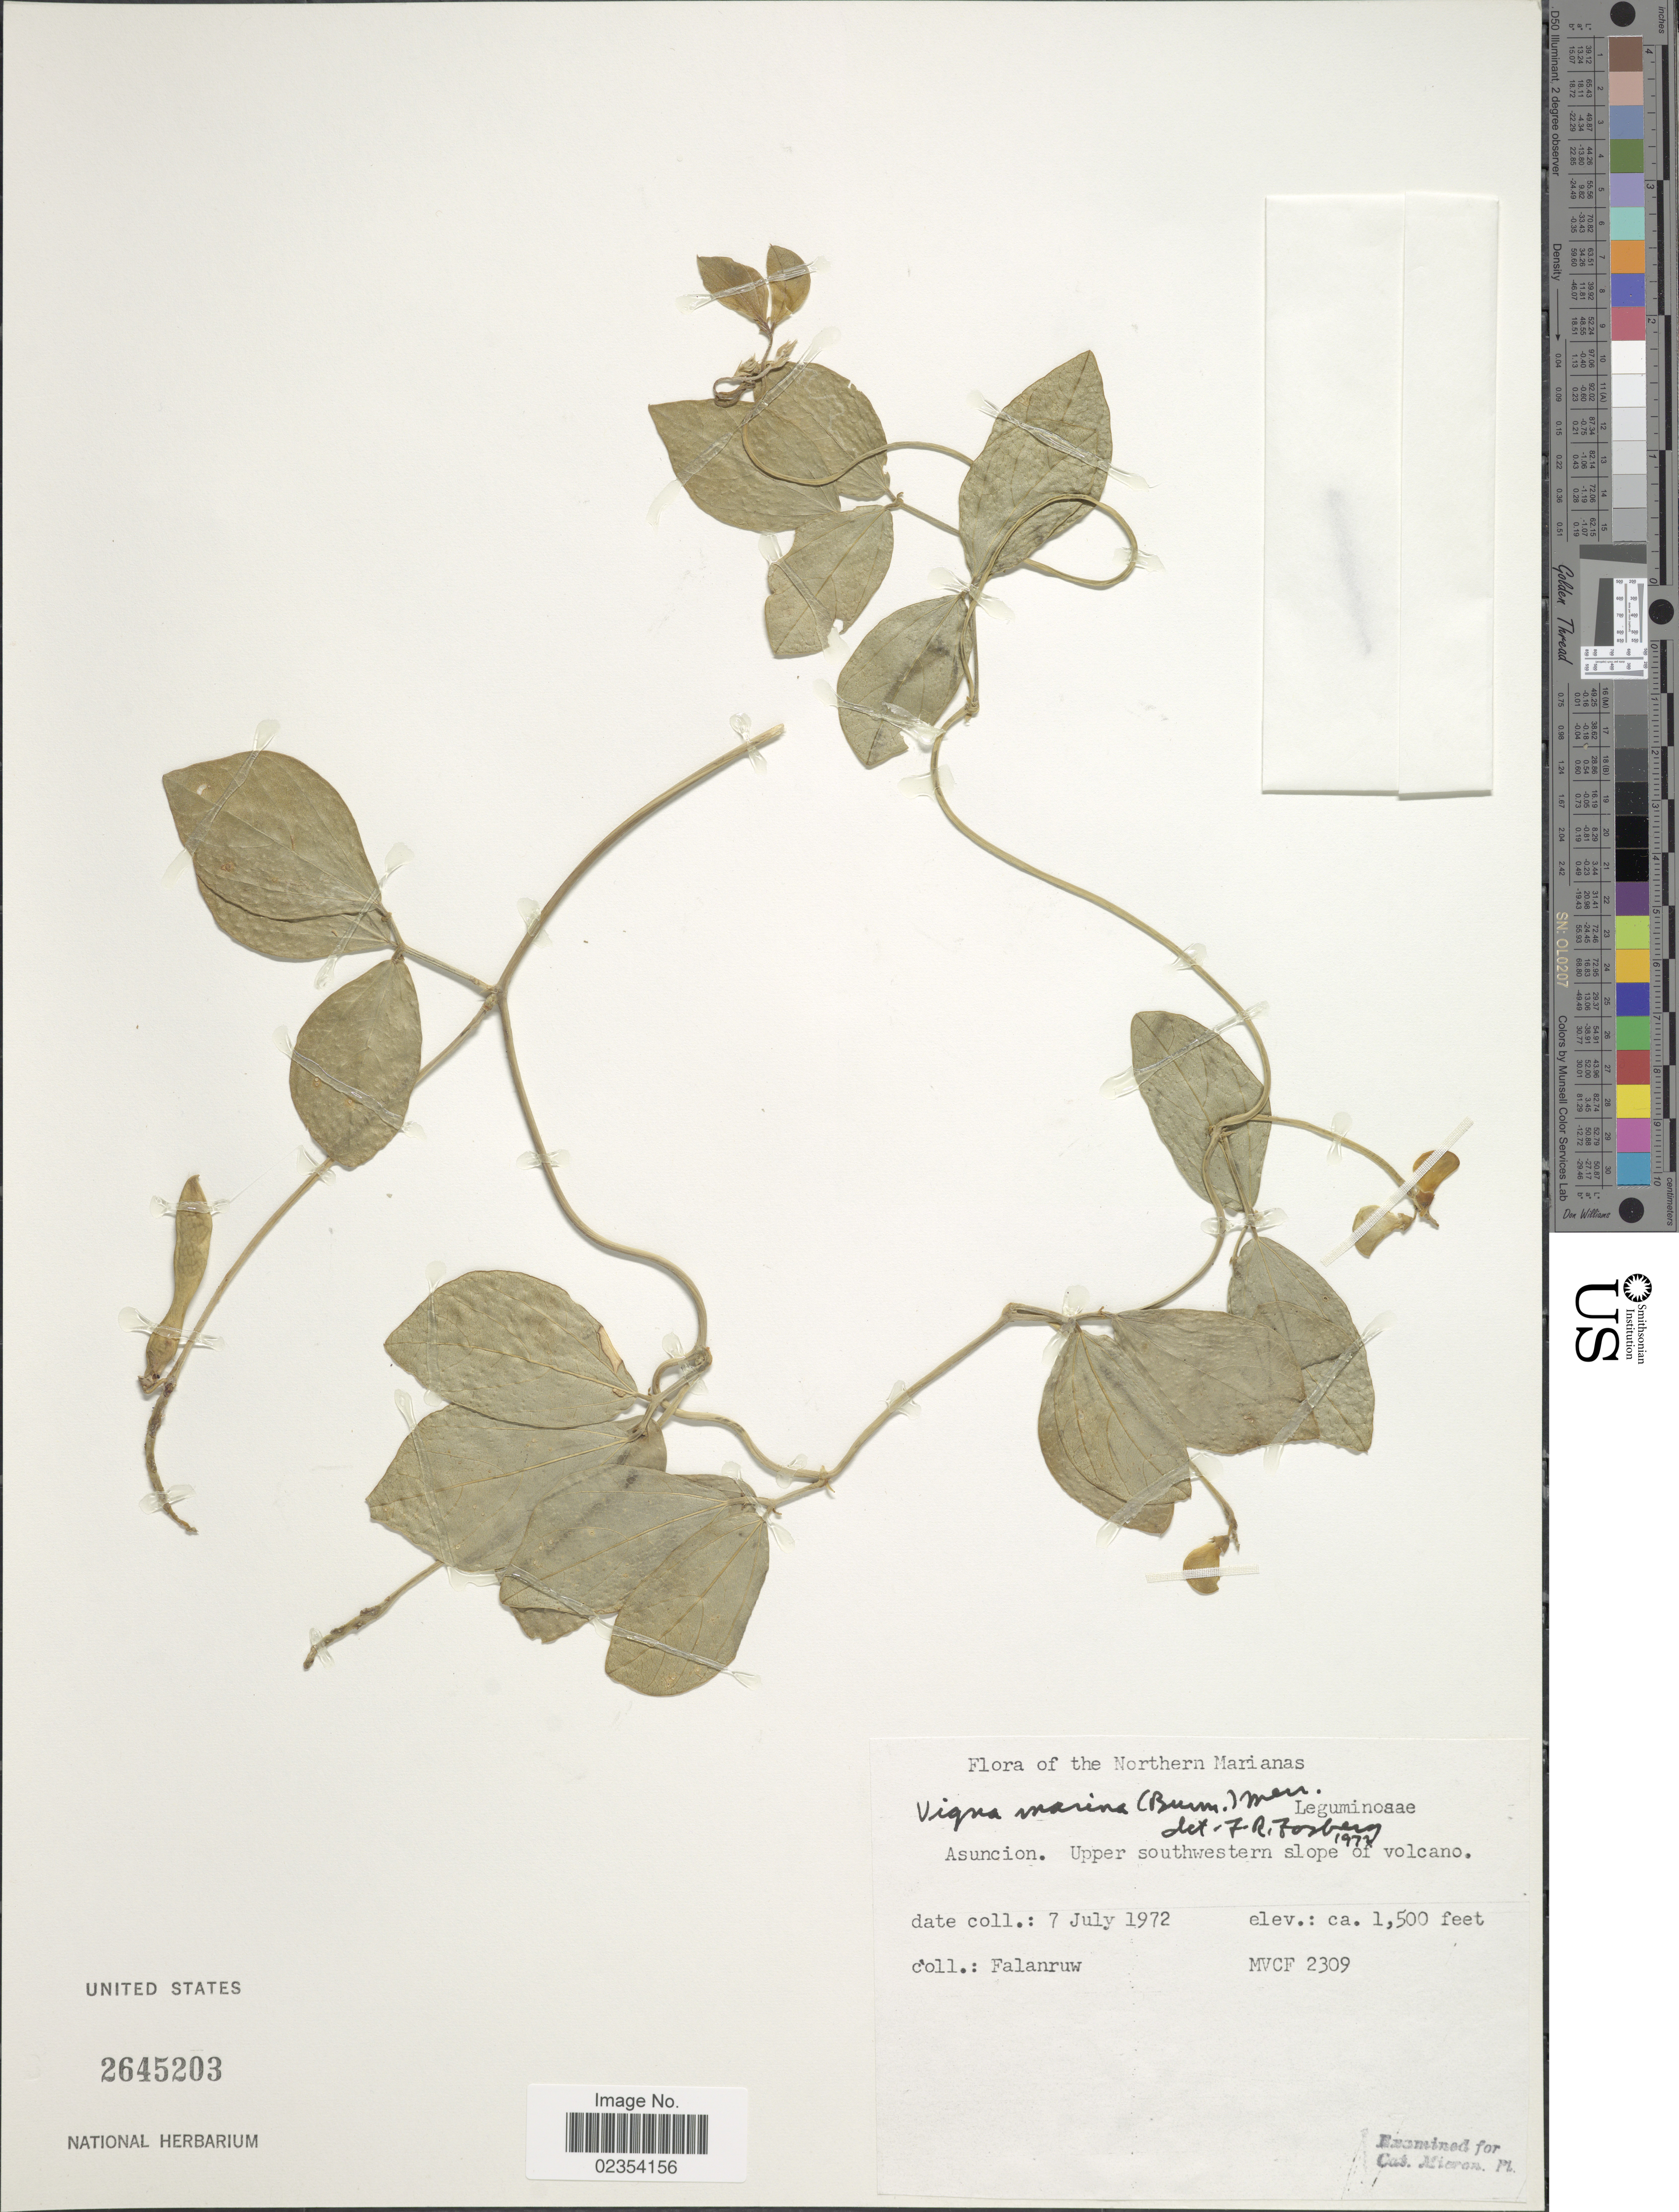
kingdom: Plantae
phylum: Tracheophyta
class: Magnoliopsida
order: Fabales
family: Fabaceae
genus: Vigna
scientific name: Vigna marina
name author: (Burm.) Merr.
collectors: Falanruw, --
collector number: MVCF 2309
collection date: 1972-07-07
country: Northern Mariana Islands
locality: Asuncion, upper southwestern slope of Volcano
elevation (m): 457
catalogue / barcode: US 2645203